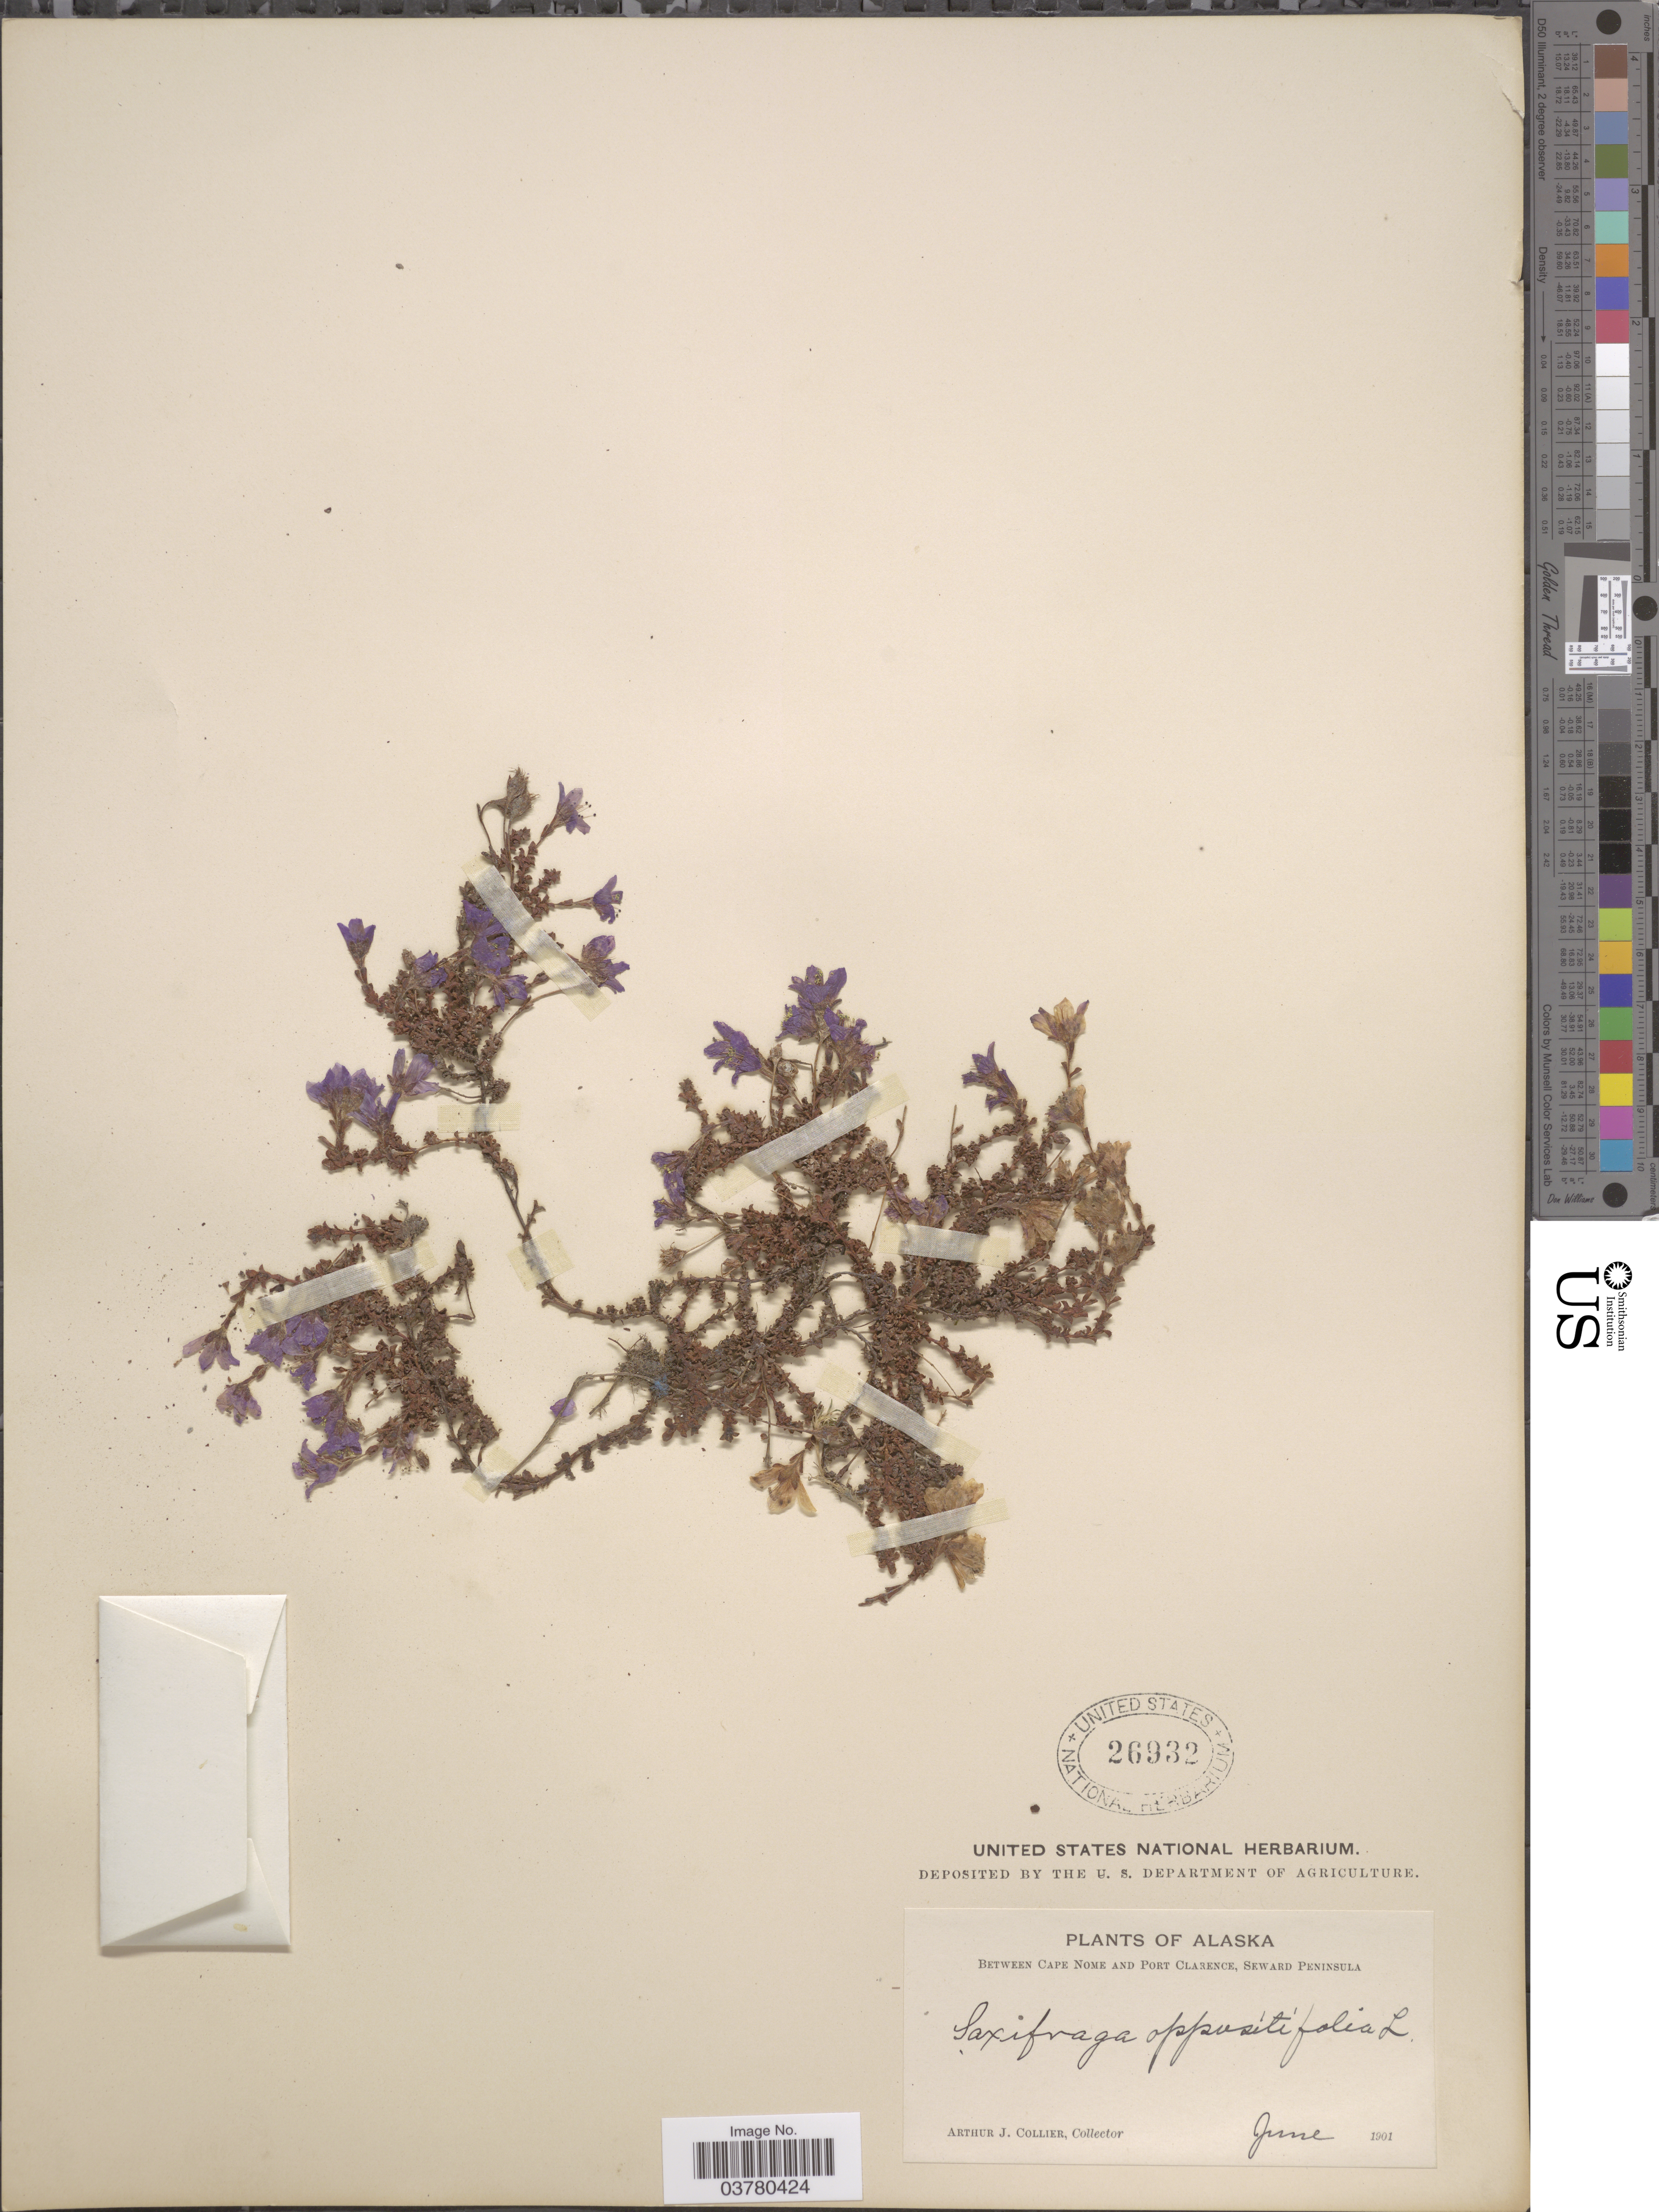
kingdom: Plantae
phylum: Tracheophyta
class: Magnoliopsida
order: Saxifragales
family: Saxifragaceae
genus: Saxifraga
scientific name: Saxifraga oppositifolia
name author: L.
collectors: A. Collier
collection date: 1901-06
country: United States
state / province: Alaska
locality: Between Cape Nome and Port Clarence, Seward Peninsula.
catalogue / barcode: US 26932